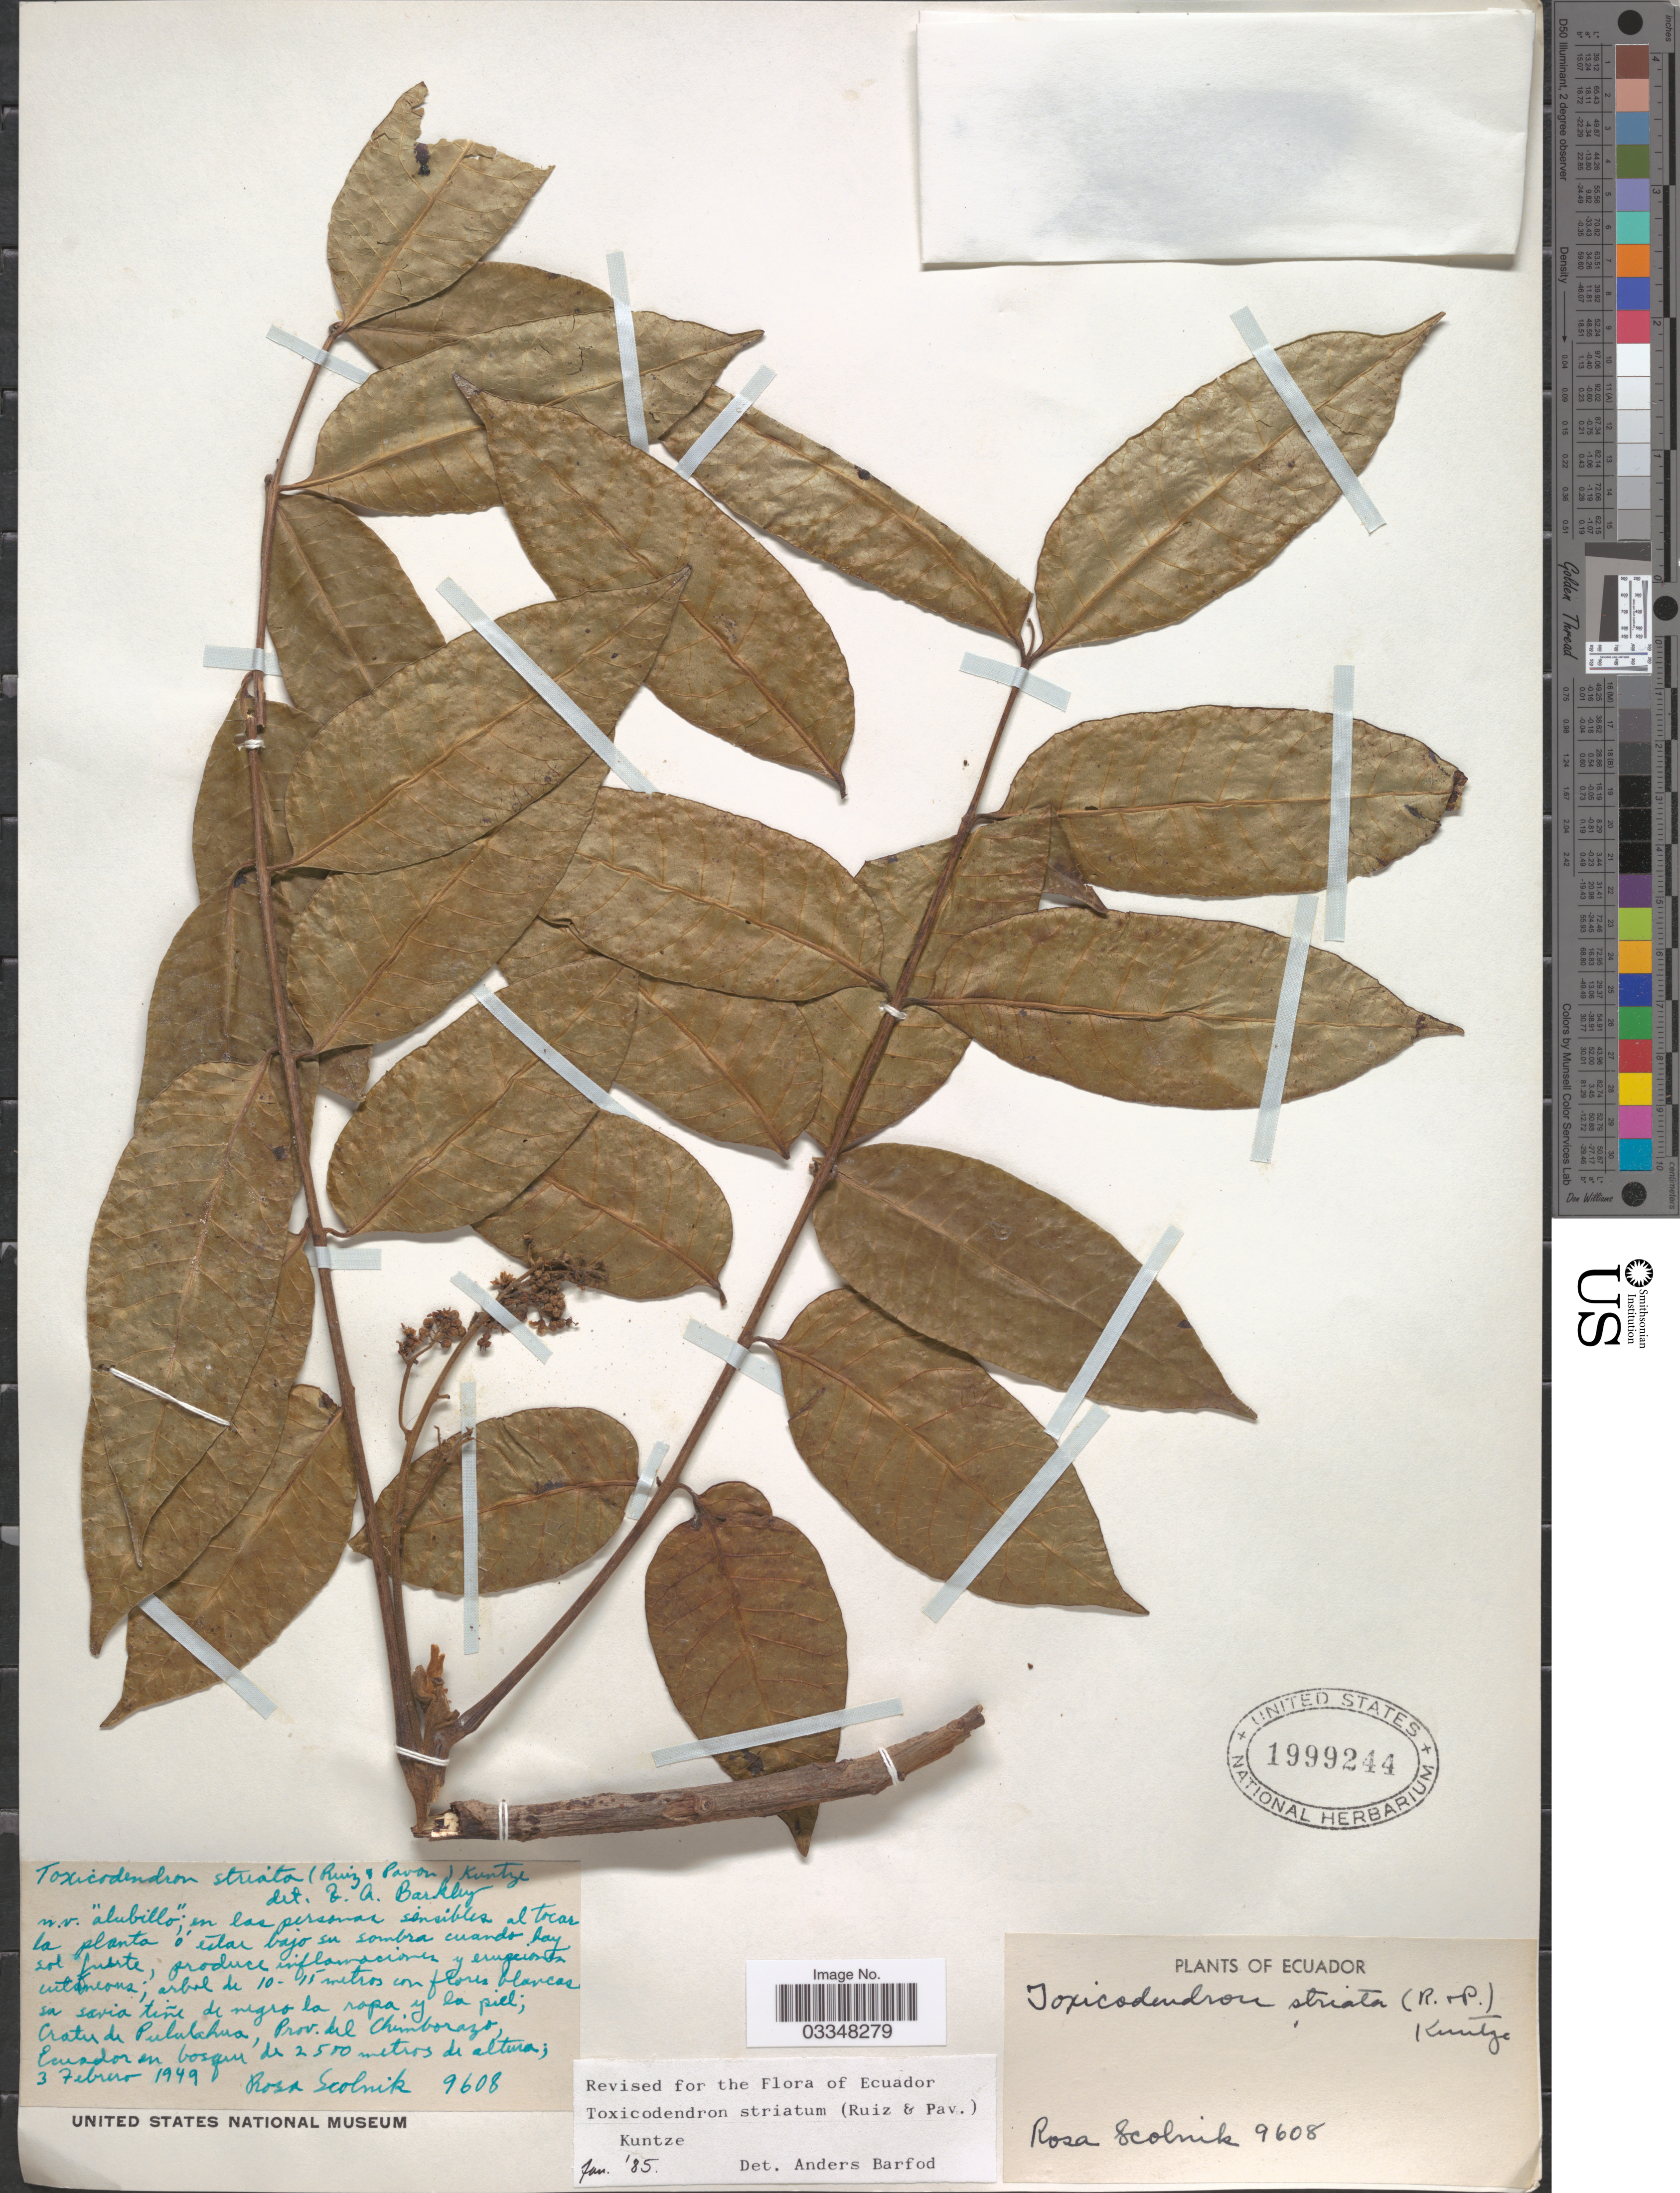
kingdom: Plantae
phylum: Tracheophyta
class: Magnoliopsida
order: Sapindales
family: Anacardiaceae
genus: Toxicodendron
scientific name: Toxicodendron striatum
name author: (Ruiz & Pav.) Kuntze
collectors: R. Scolnik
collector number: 9608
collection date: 1949-02-03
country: Ecuador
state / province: Chimborazo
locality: Cratu de Pulalahua.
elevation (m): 2500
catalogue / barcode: US 1999244